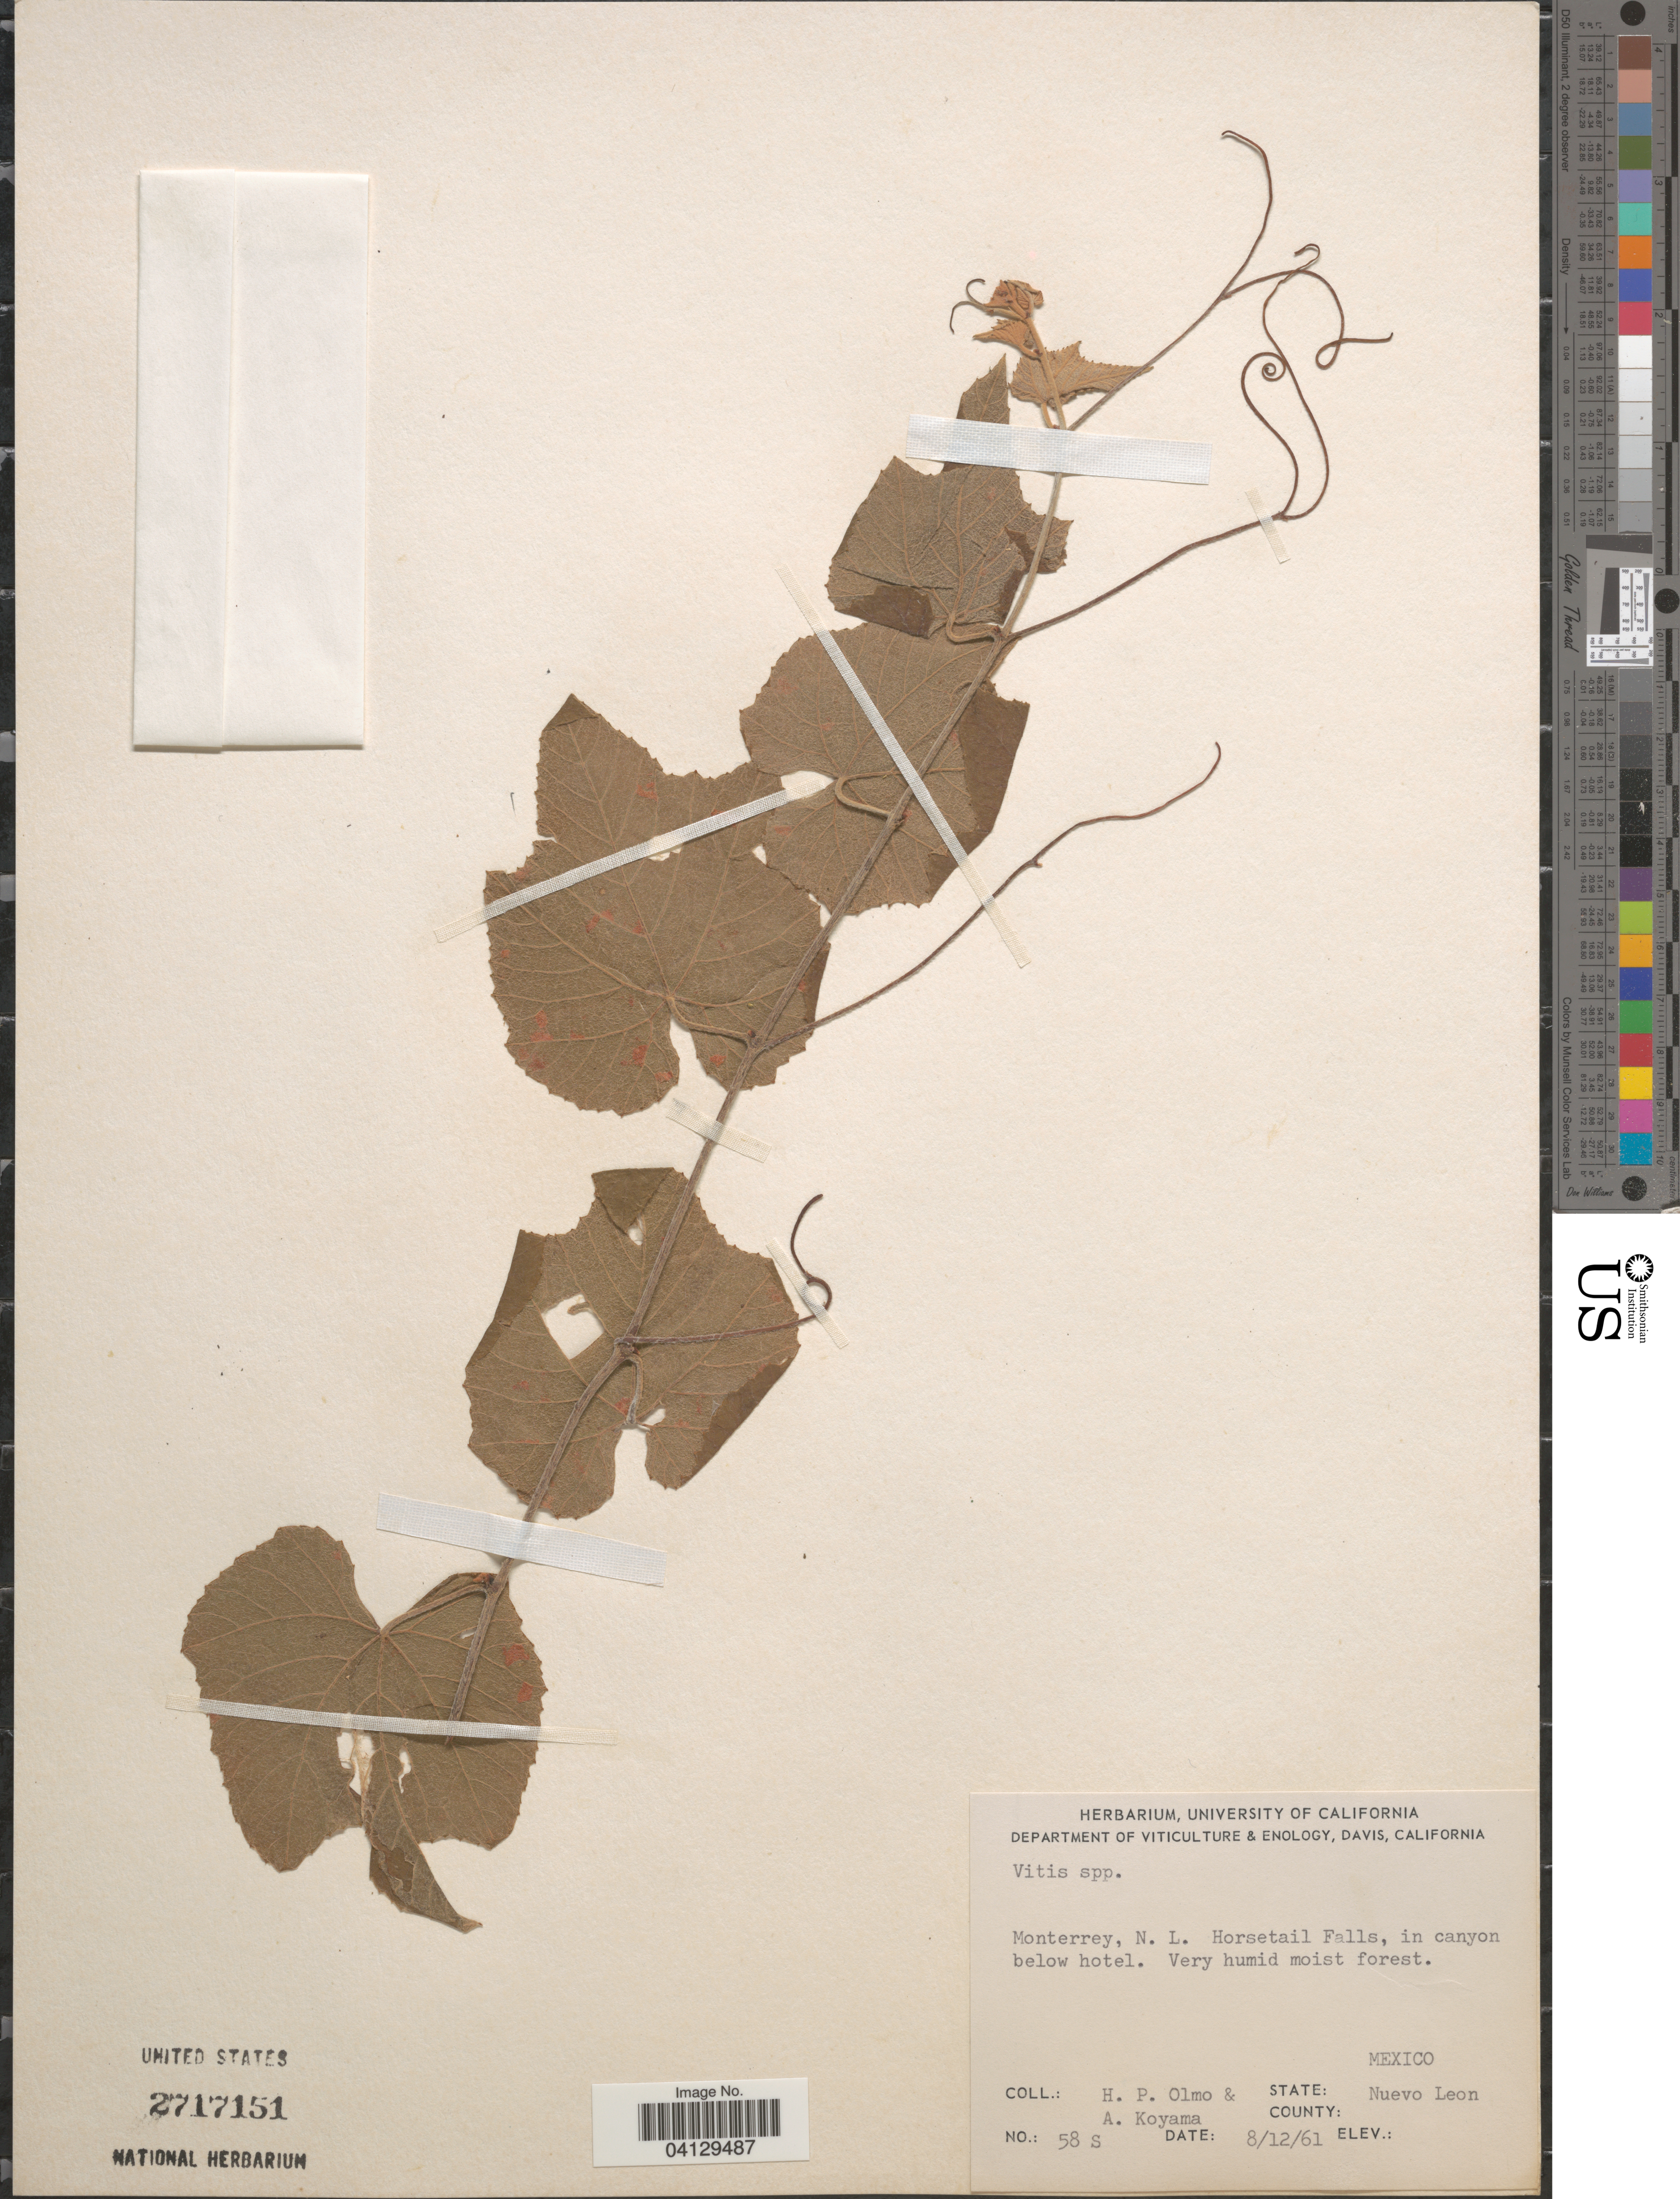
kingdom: Plantae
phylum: Tracheophyta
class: Magnoliopsida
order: Vitales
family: Vitaceae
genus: Vitis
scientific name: Vitis sp.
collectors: H. Olmo & A. Koyama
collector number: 58S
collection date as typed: Transcribed d/m/y: 12/8/61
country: Mexico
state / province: Nuevo León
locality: Monterrey, Horsetail Falls, in canyon below hotel.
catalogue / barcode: US 2717151